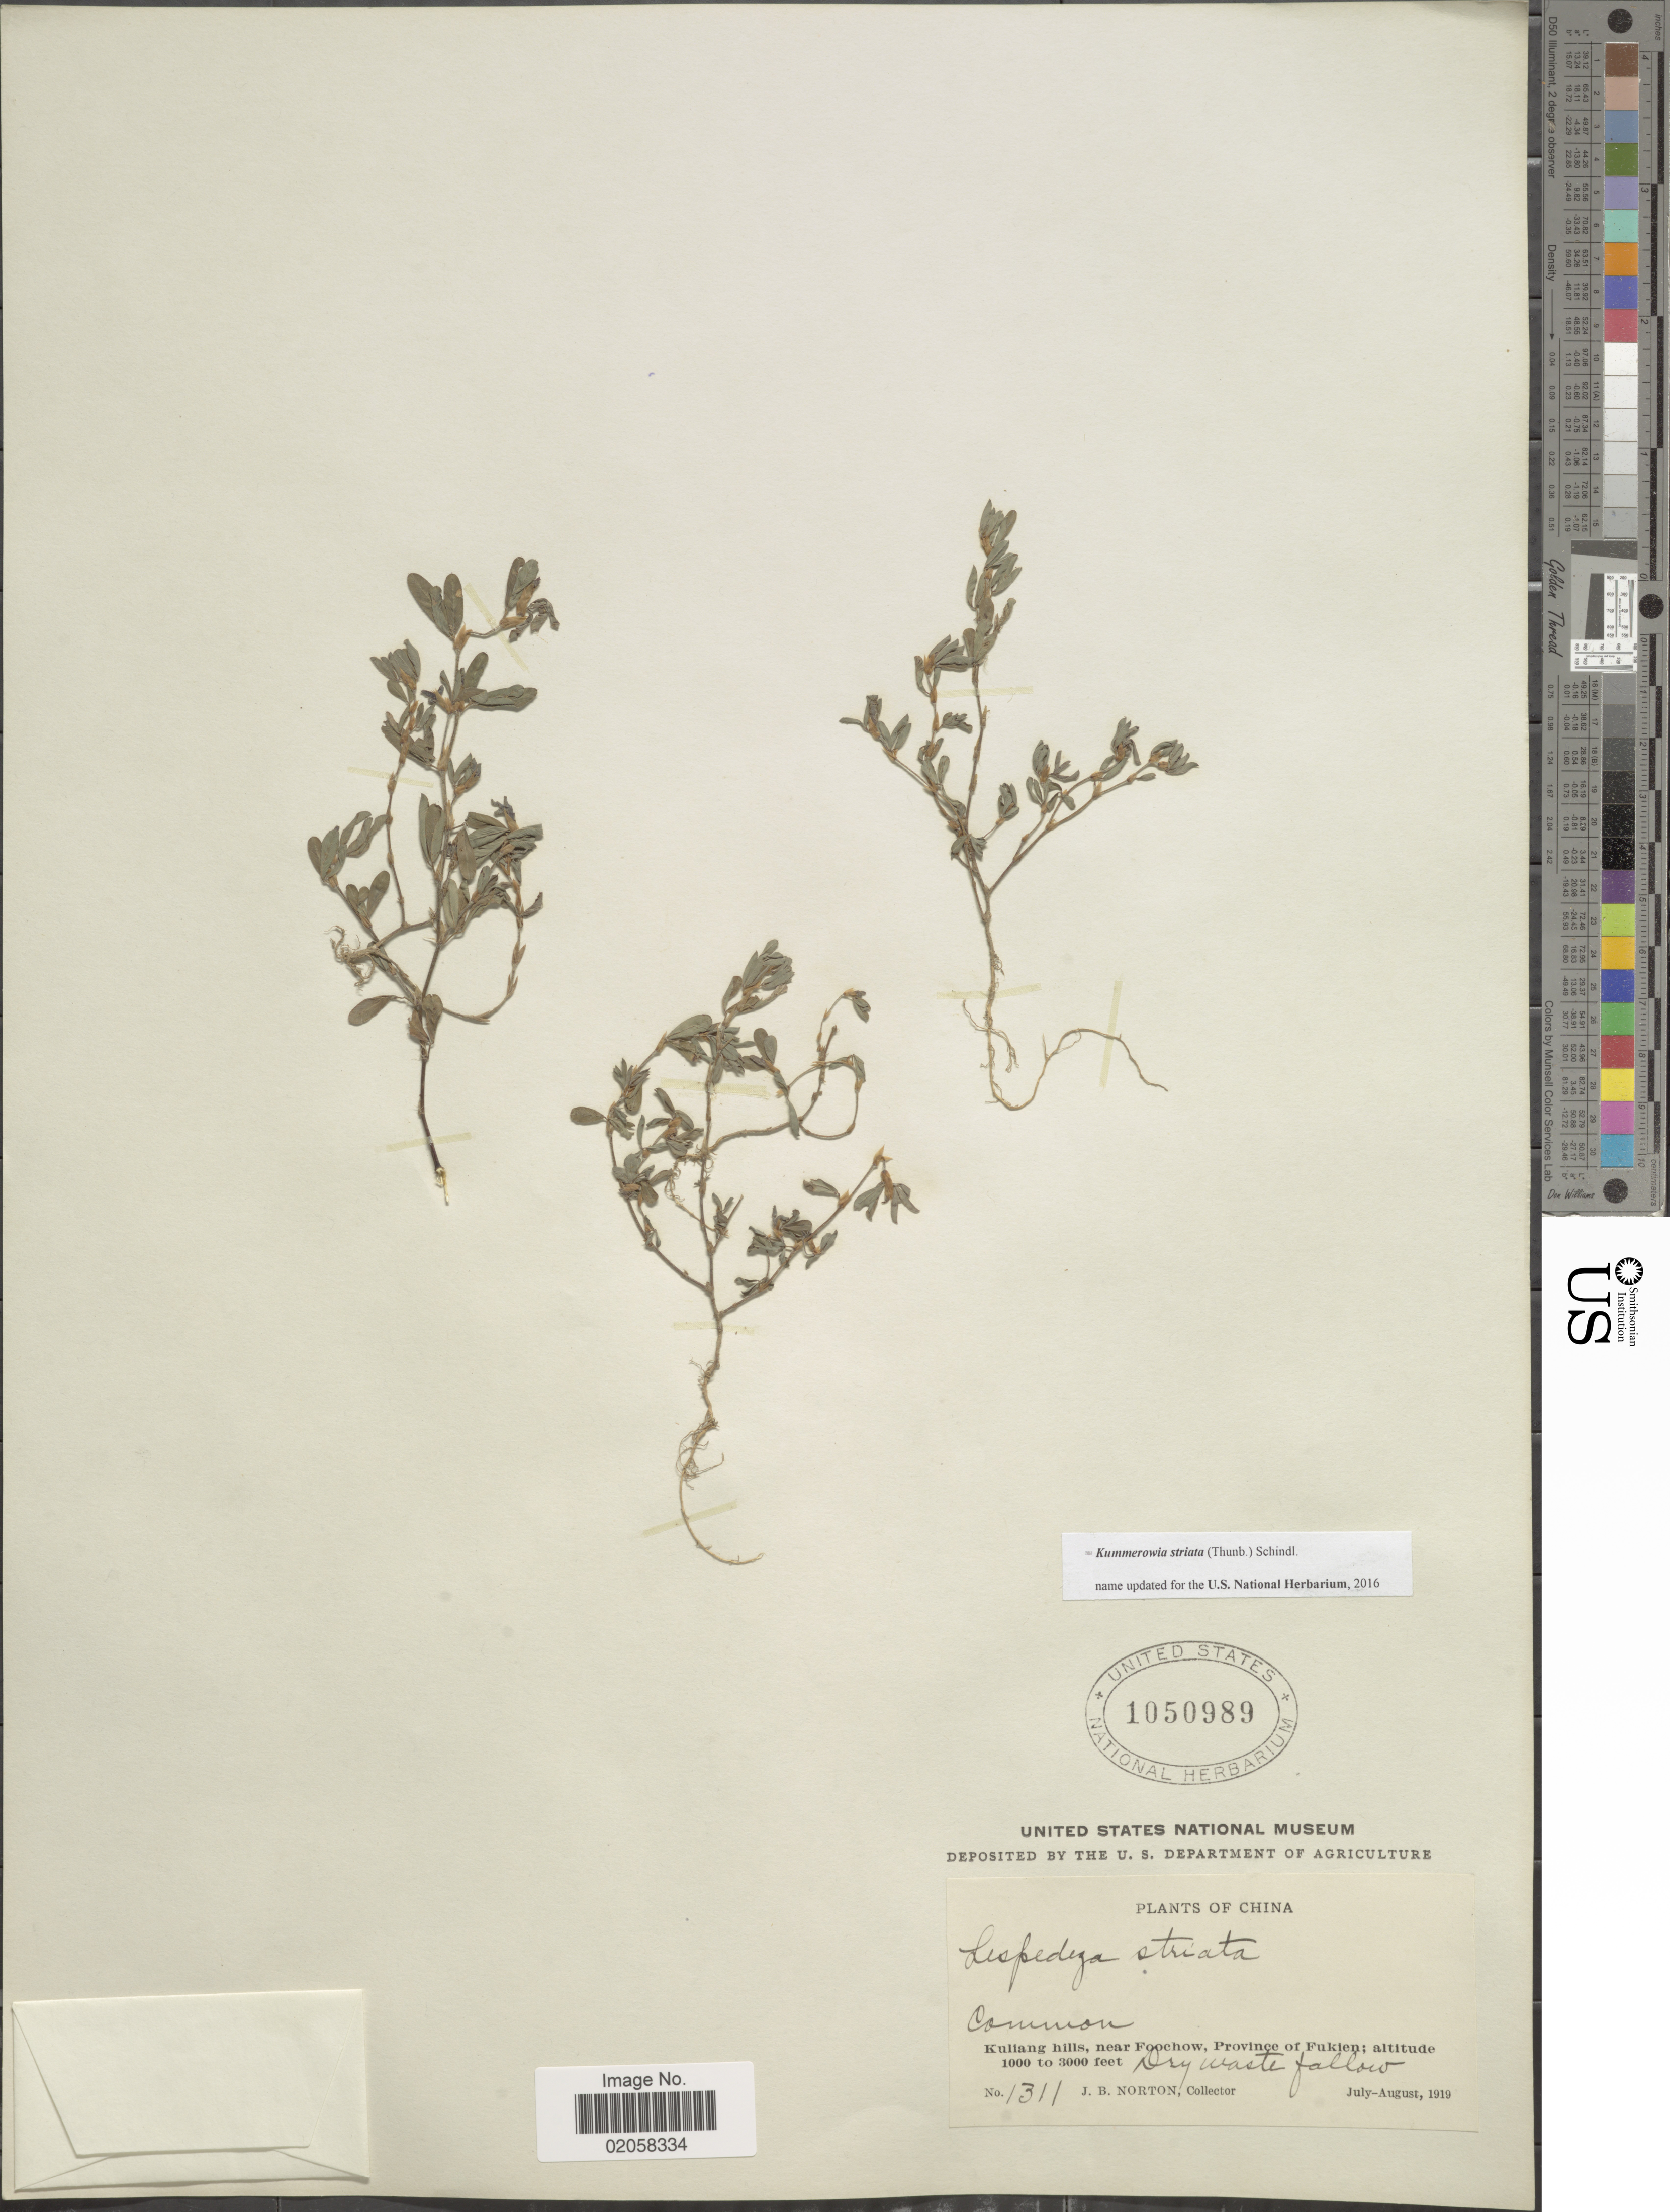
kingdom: Plantae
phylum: Tracheophyta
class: Magnoliopsida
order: Fabales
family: Fabaceae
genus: Kummerowia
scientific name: Kummerowia striata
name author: (Thunb.) Schindl.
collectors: J. B. Norton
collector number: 1311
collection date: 1919-07/1919-08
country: China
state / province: Fujian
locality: Kuliang hills, near Foochow, Province Fukien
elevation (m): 305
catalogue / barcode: US 1050989